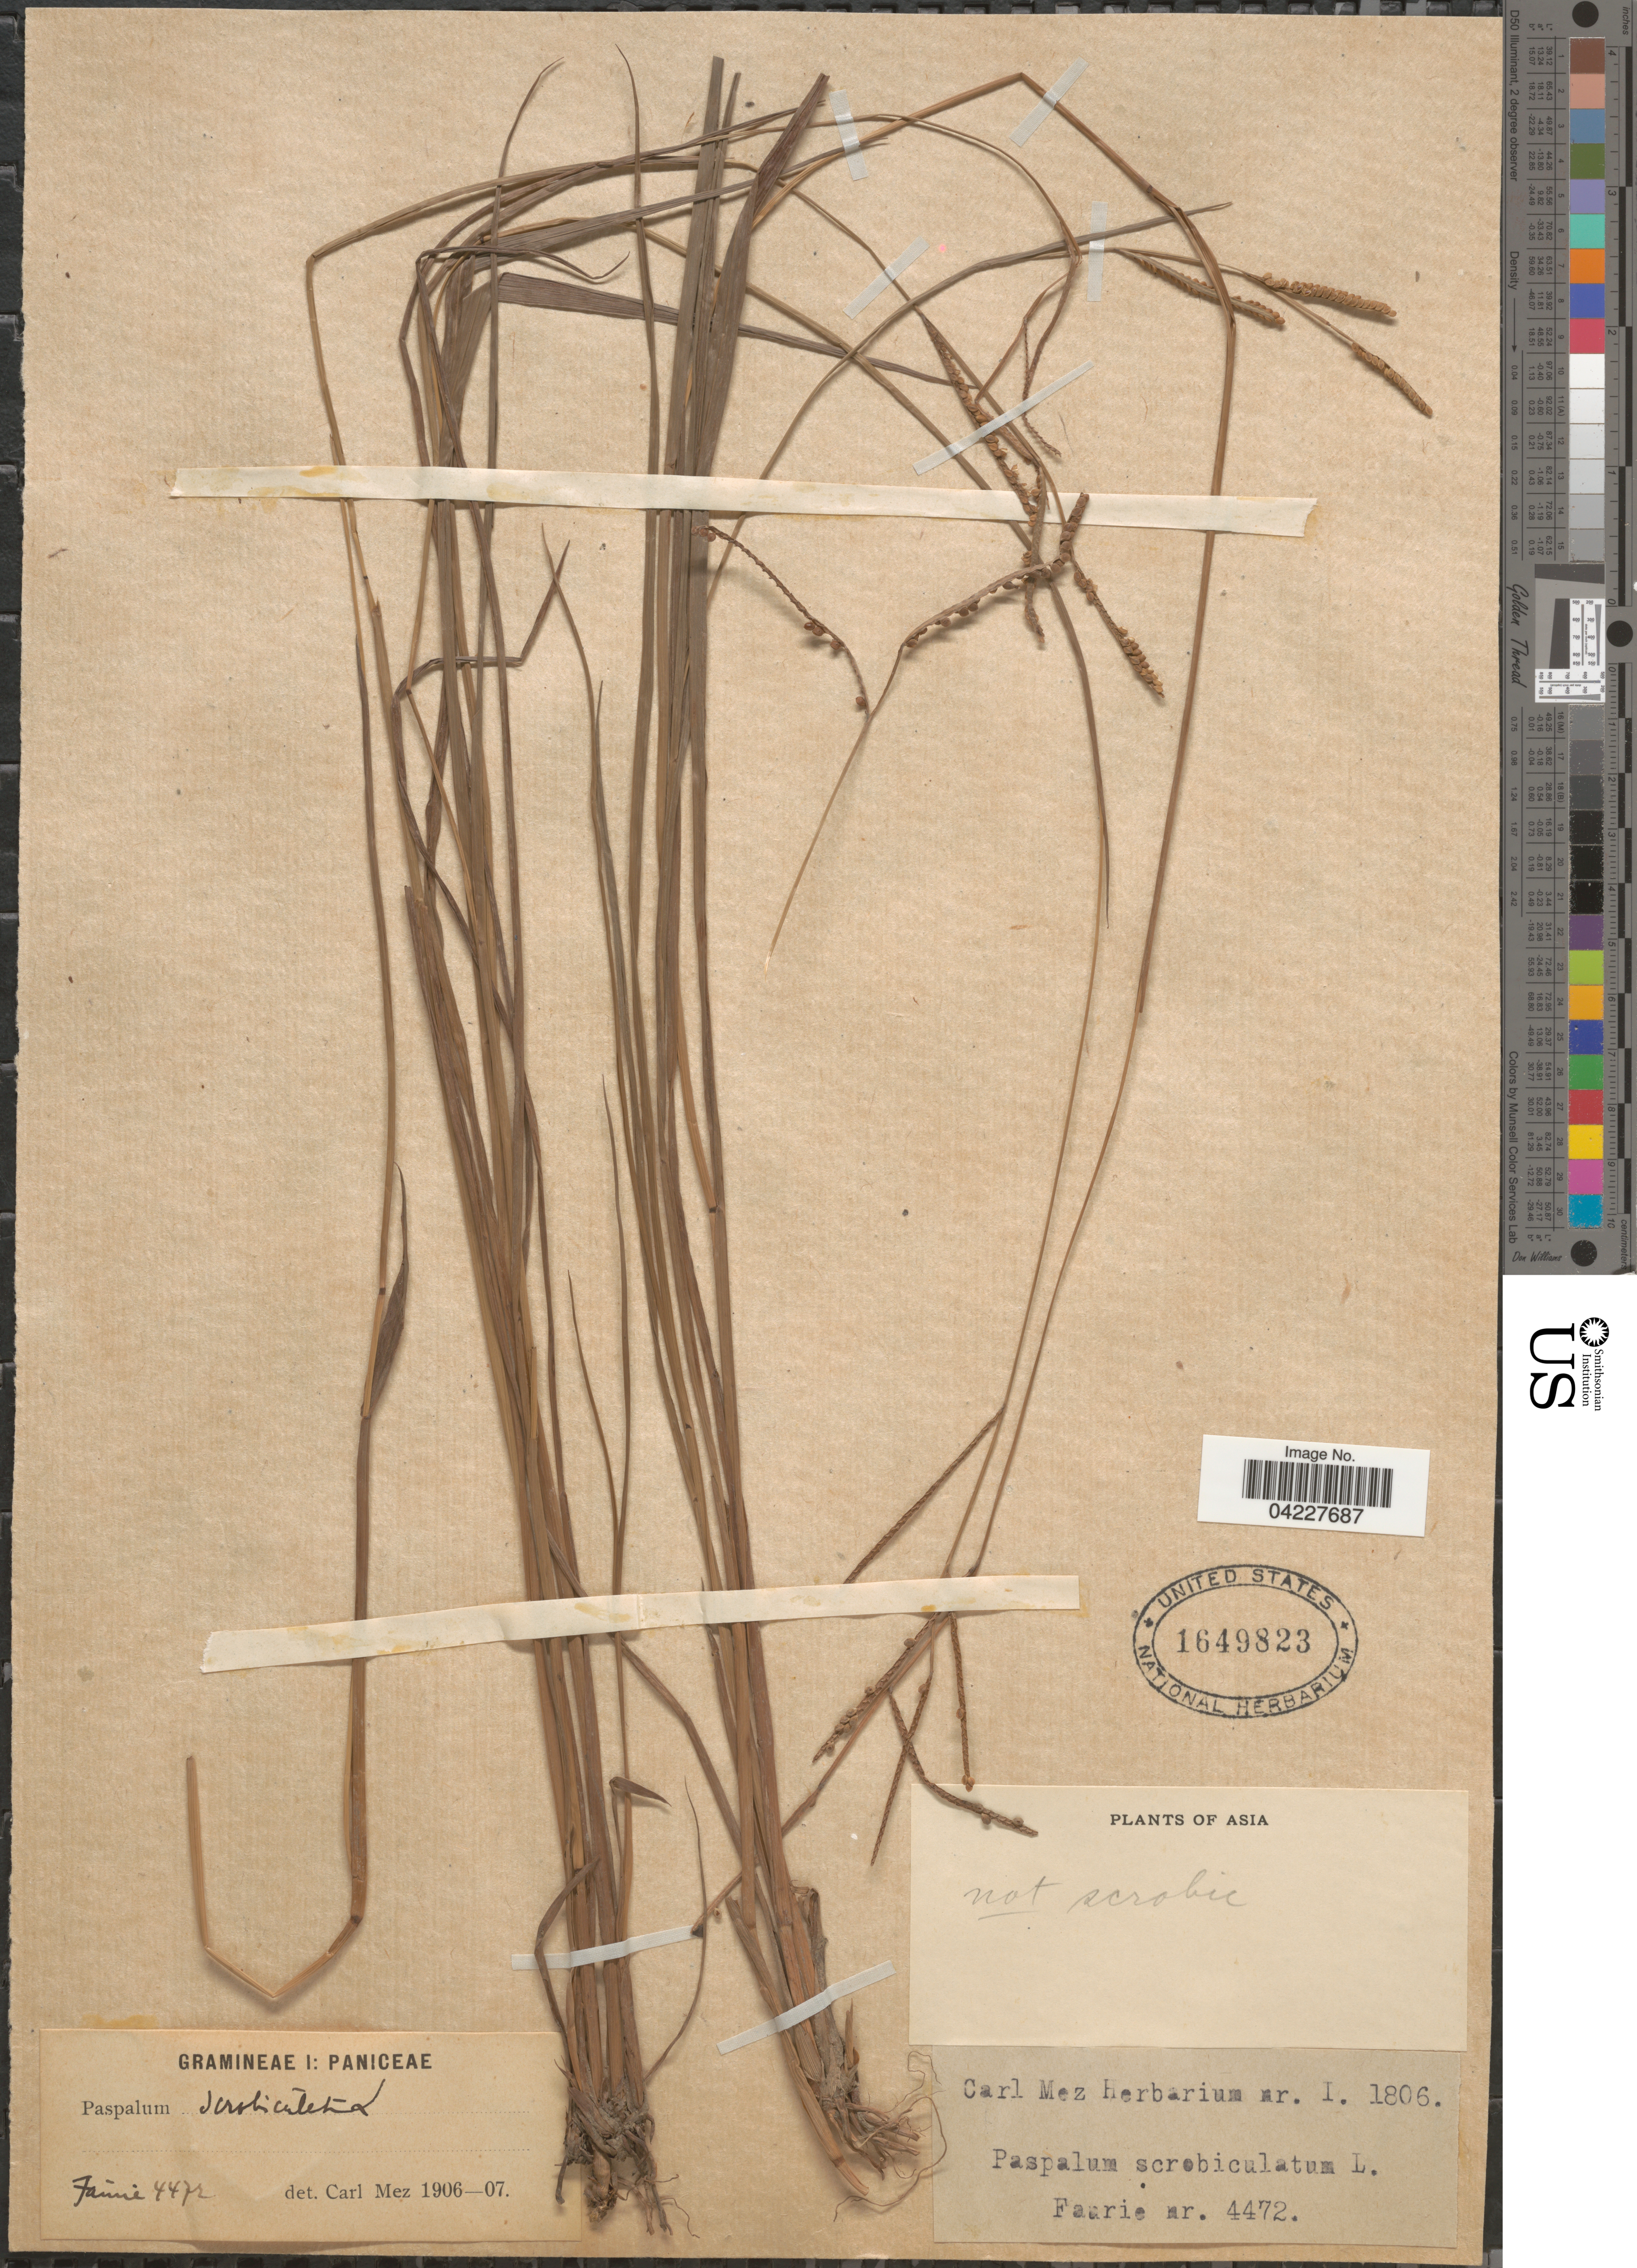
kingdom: Plantae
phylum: Tracheophyta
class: Liliopsida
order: Poales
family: Poaceae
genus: Paspalum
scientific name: Paspalum sp.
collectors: -. Faurie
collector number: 4472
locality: Asia.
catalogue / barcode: US 1649823